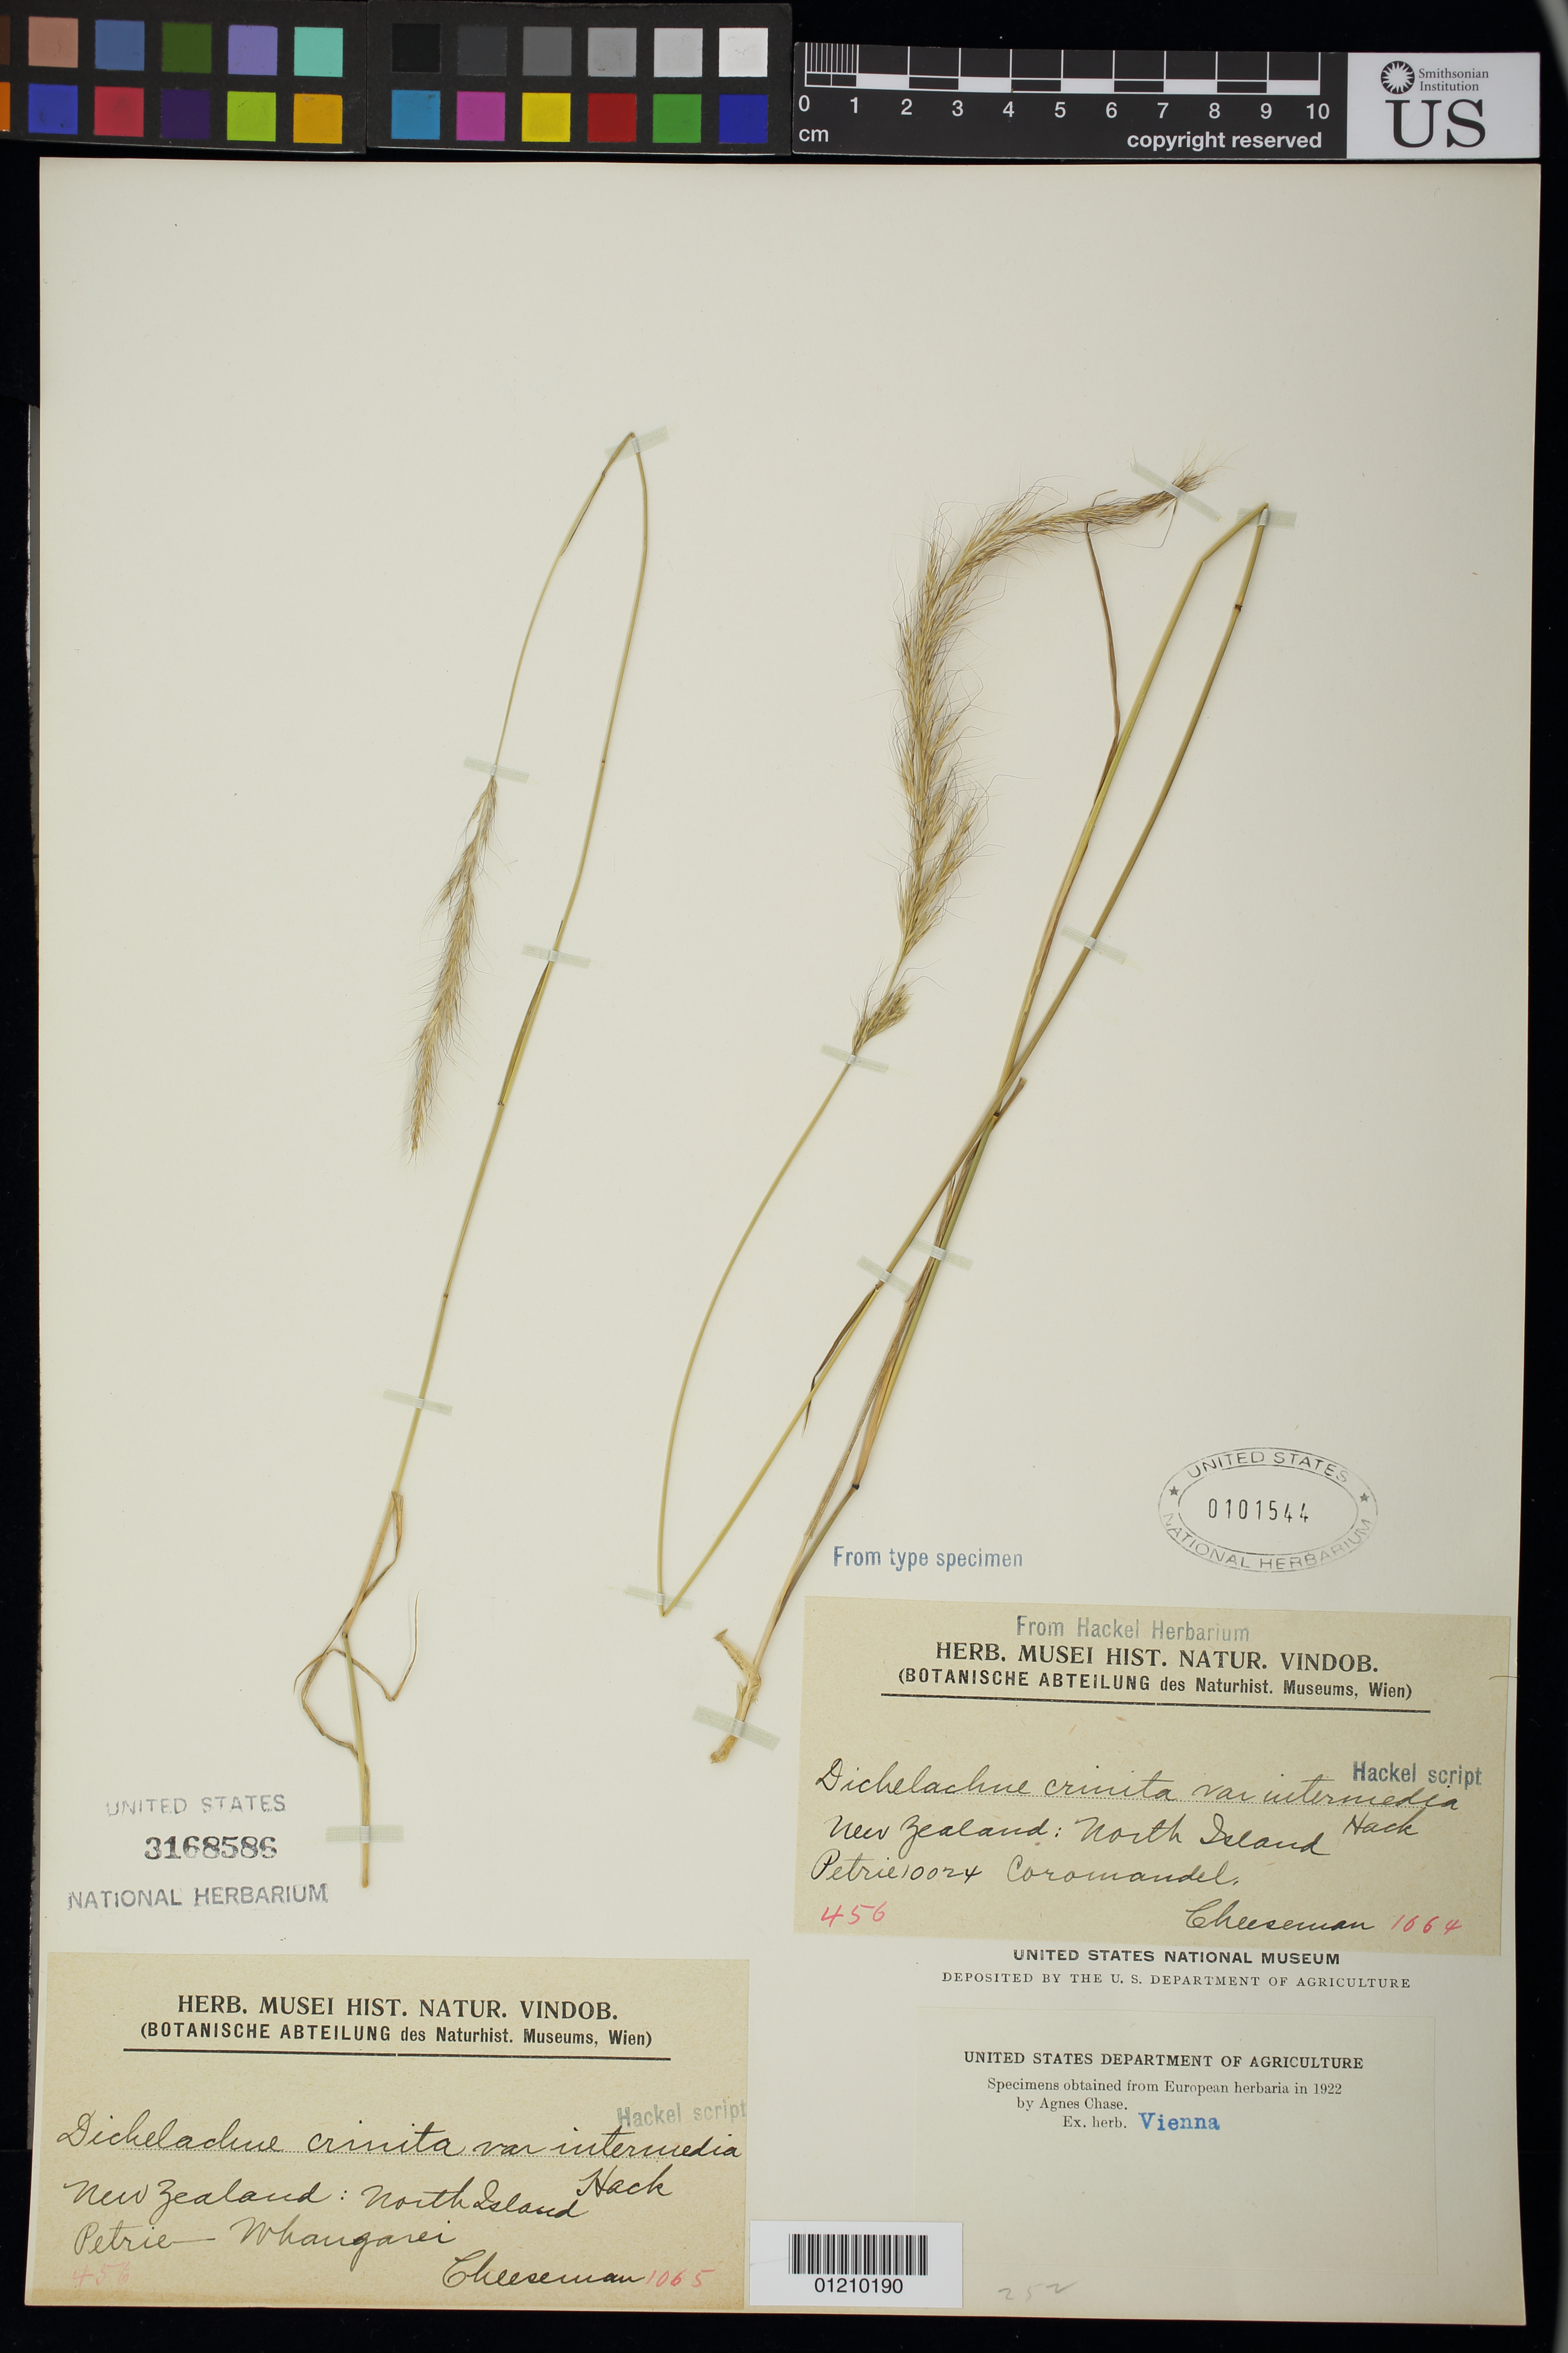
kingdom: Plantae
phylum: Tracheophyta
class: Liliopsida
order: Poales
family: Poaceae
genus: Dichelachne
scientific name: Dichelachne crinita var. intermedia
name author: Hack. ex Cheeseman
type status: Possible Syntype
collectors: T. F. Cheeseman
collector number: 1064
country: New Zealand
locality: Coromandel.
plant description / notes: Fragmentary material of type specimen ex herb. Vienna.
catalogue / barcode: US 101544